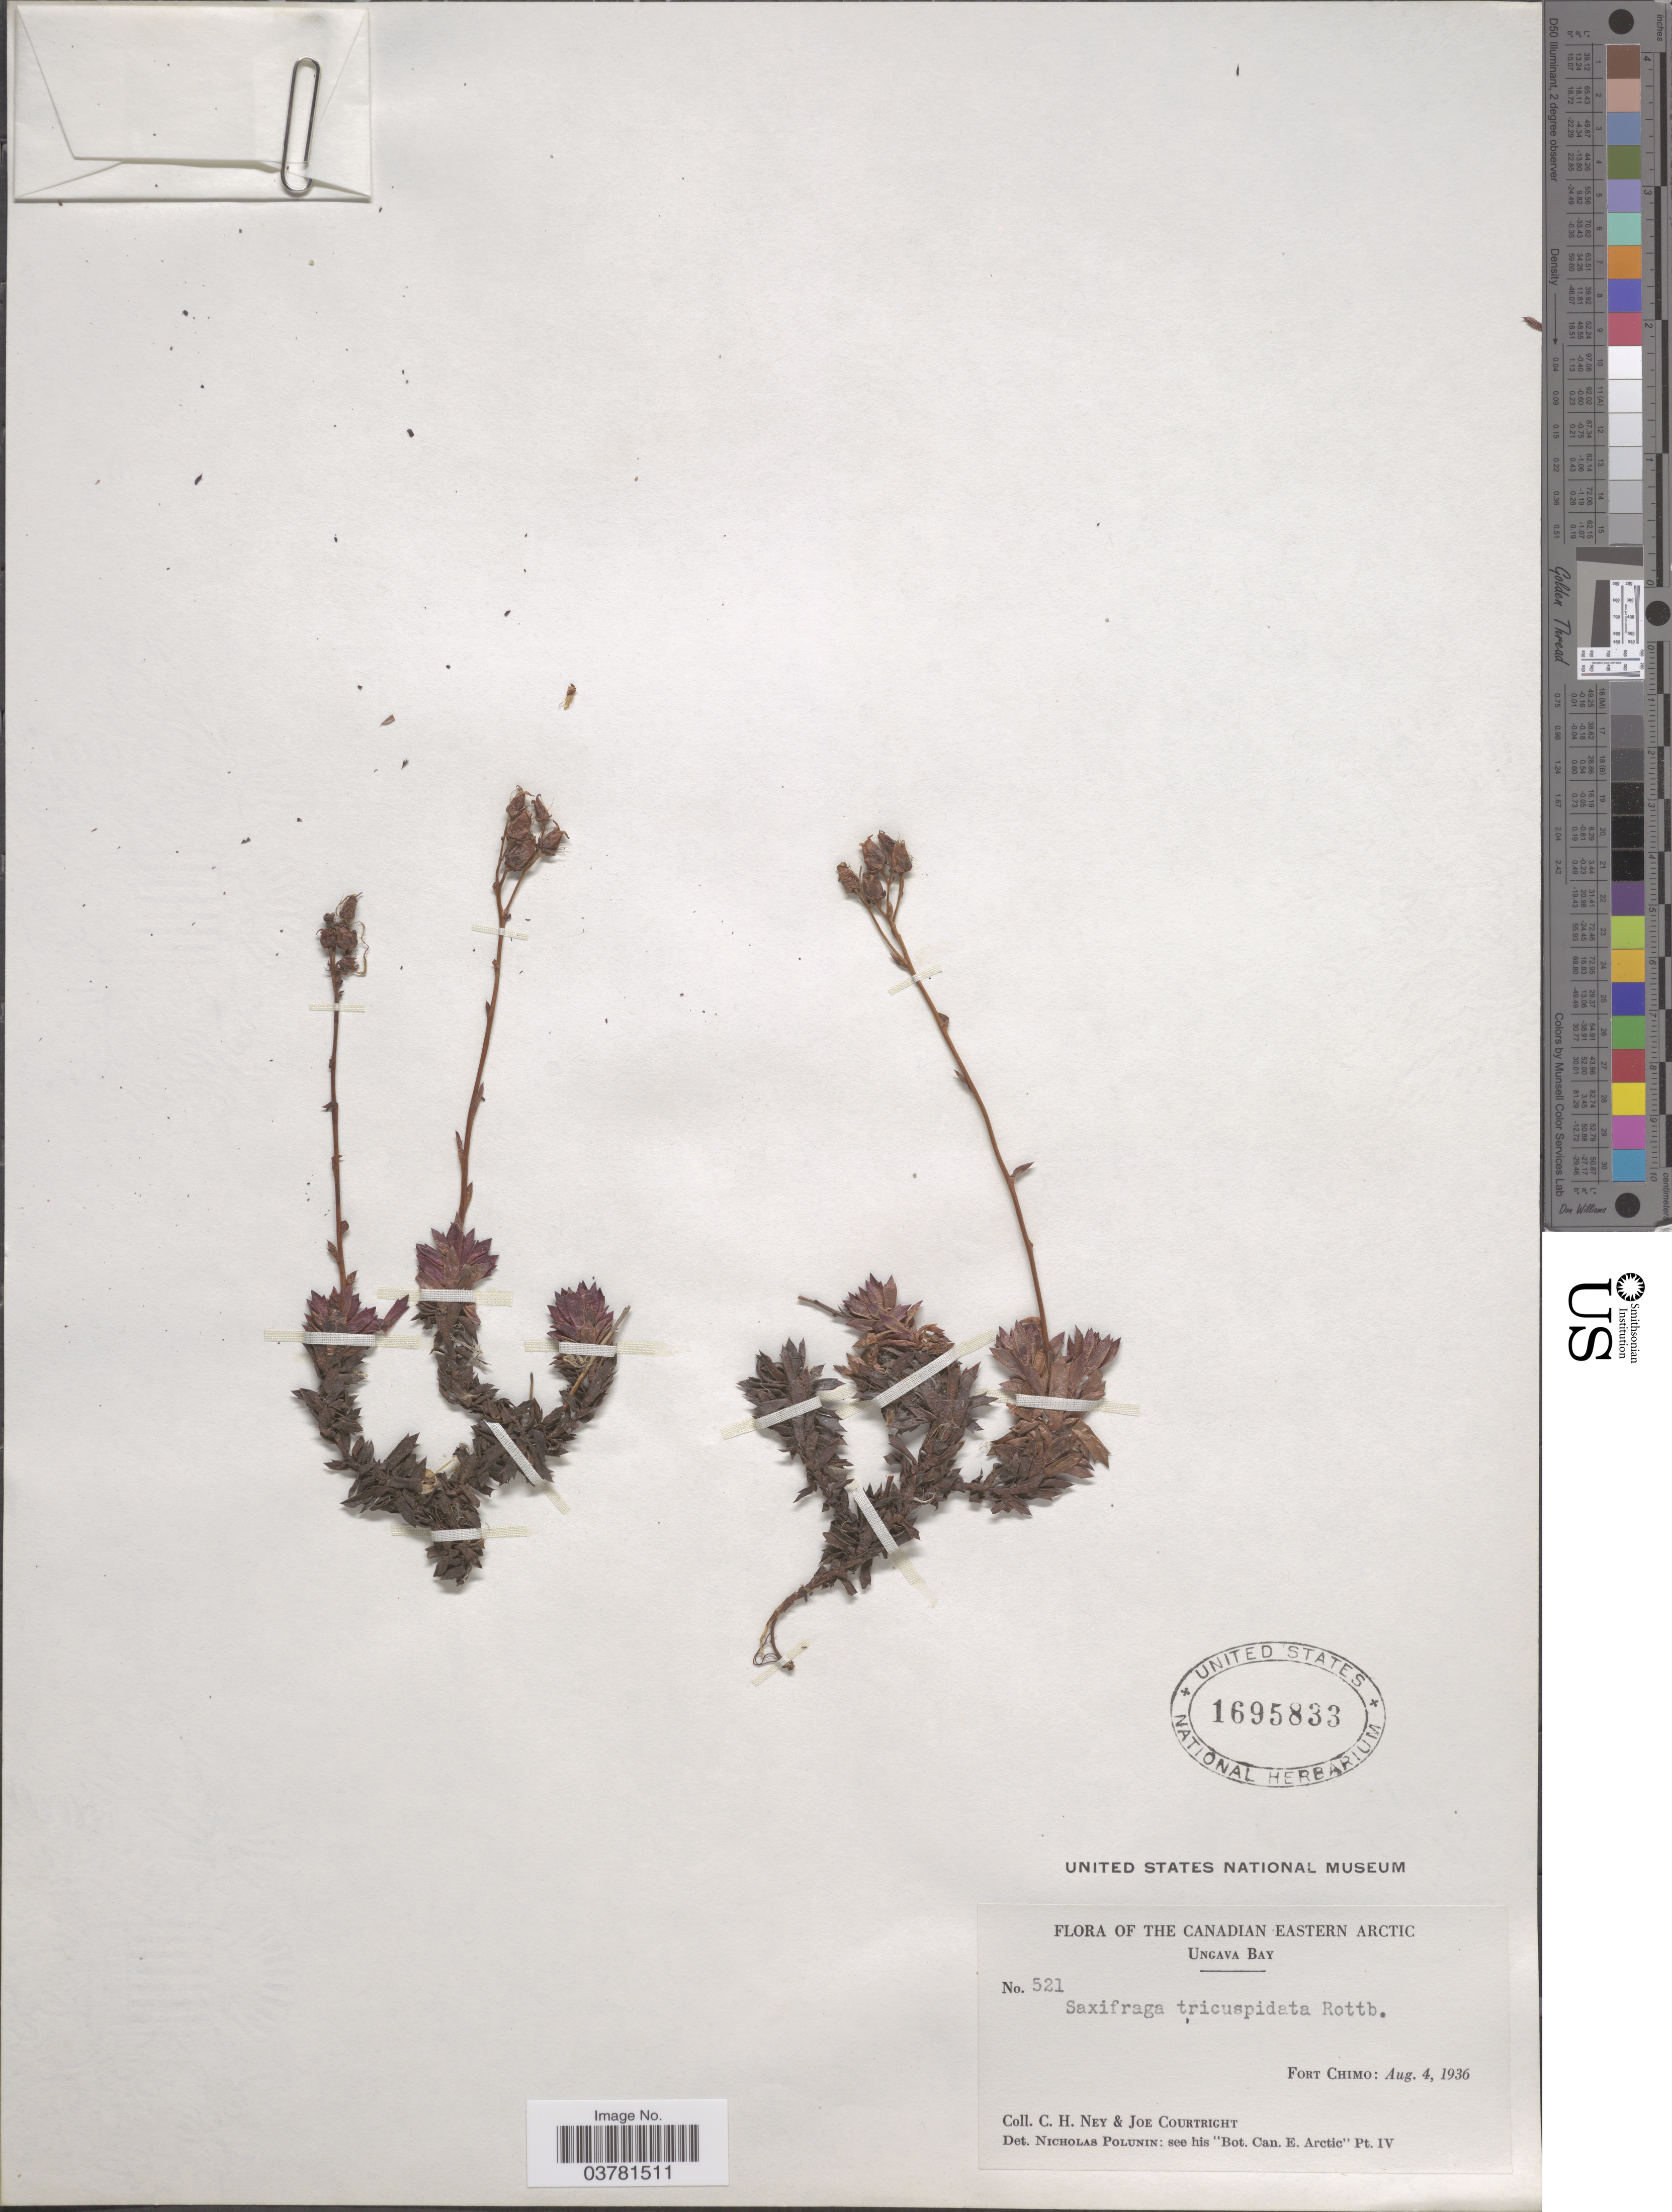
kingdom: Plantae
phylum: Tracheophyta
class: Magnoliopsida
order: Saxifragales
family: Saxifragaceae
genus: Saxifraga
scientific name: Saxifraga tricuspidata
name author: Rottb.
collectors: C. Ney & J. Courtright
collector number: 521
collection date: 1936-08-04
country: Canada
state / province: Quebec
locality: The Canadian Easten Arctic. Ungava Bay. Fort Chimo.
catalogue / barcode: US 1695833